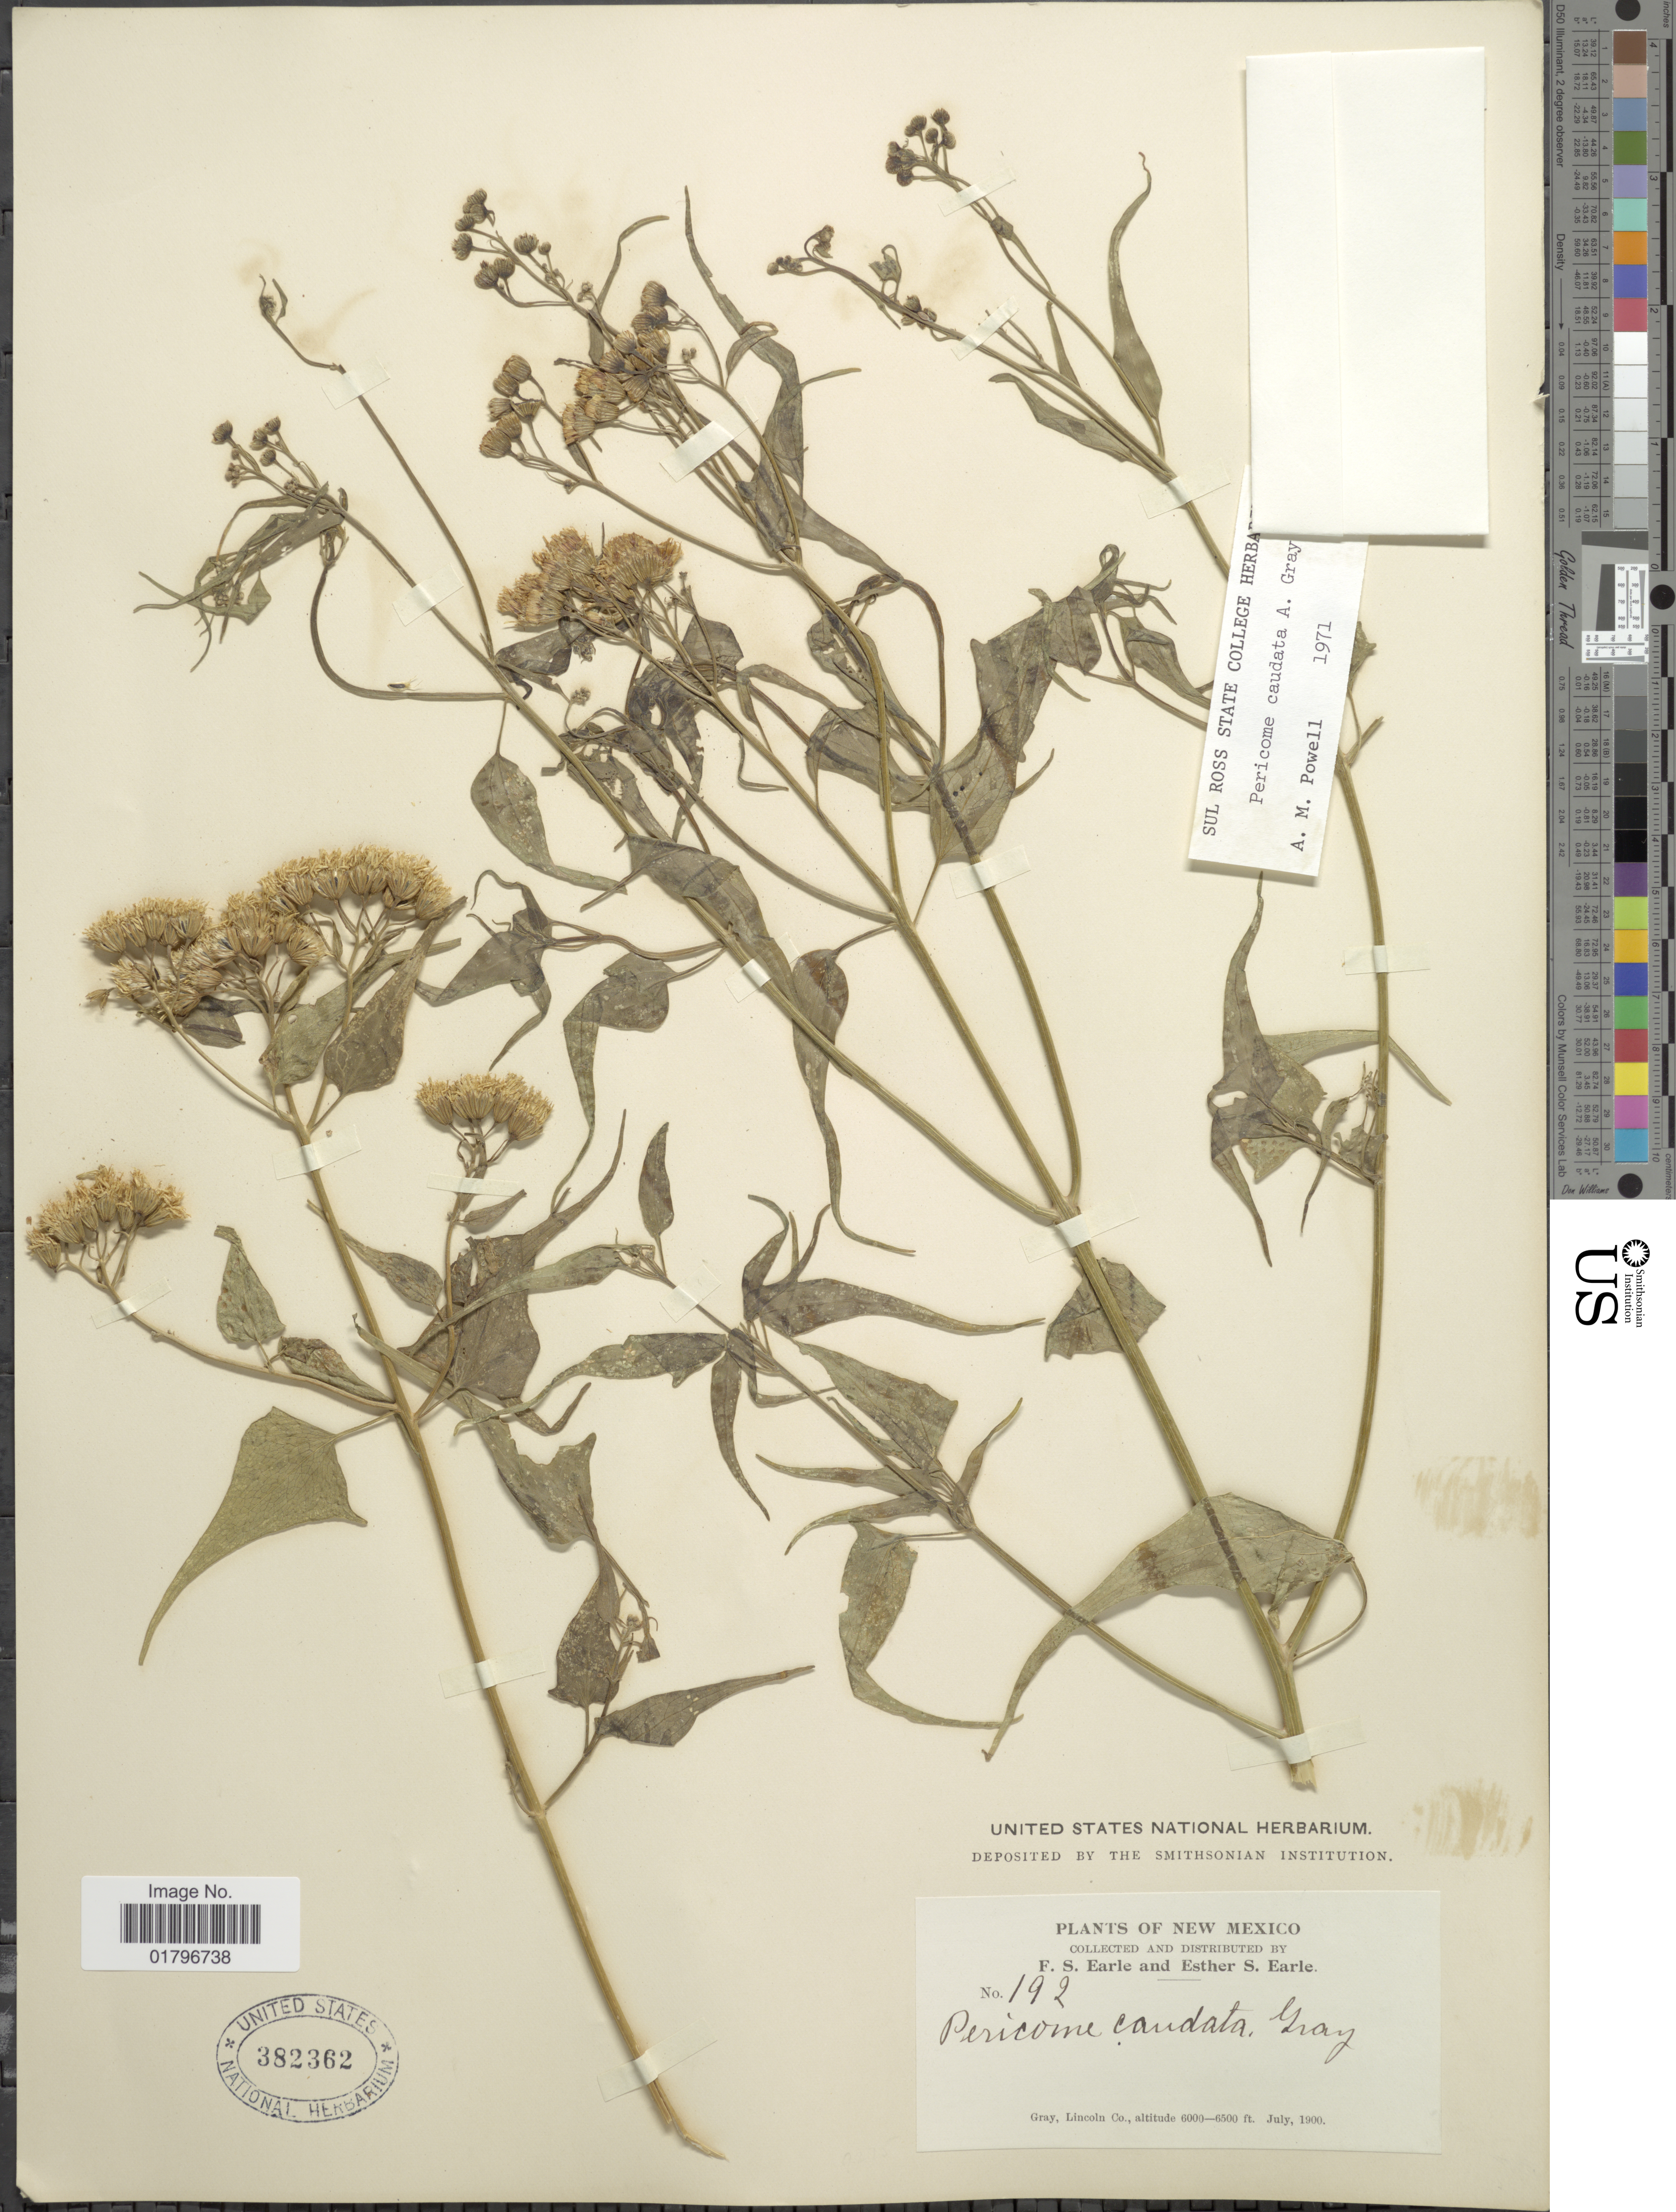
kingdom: Plantae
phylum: Tracheophyta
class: Magnoliopsida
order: Asterales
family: Asteraceae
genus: Pericome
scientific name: Pericome caudata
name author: A. Gray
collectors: F. S. Earle & E. S. Earle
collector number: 192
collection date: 1900-07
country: United States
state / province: New Mexico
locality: Gray, Lincoln Co.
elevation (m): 1829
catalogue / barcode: US 382362